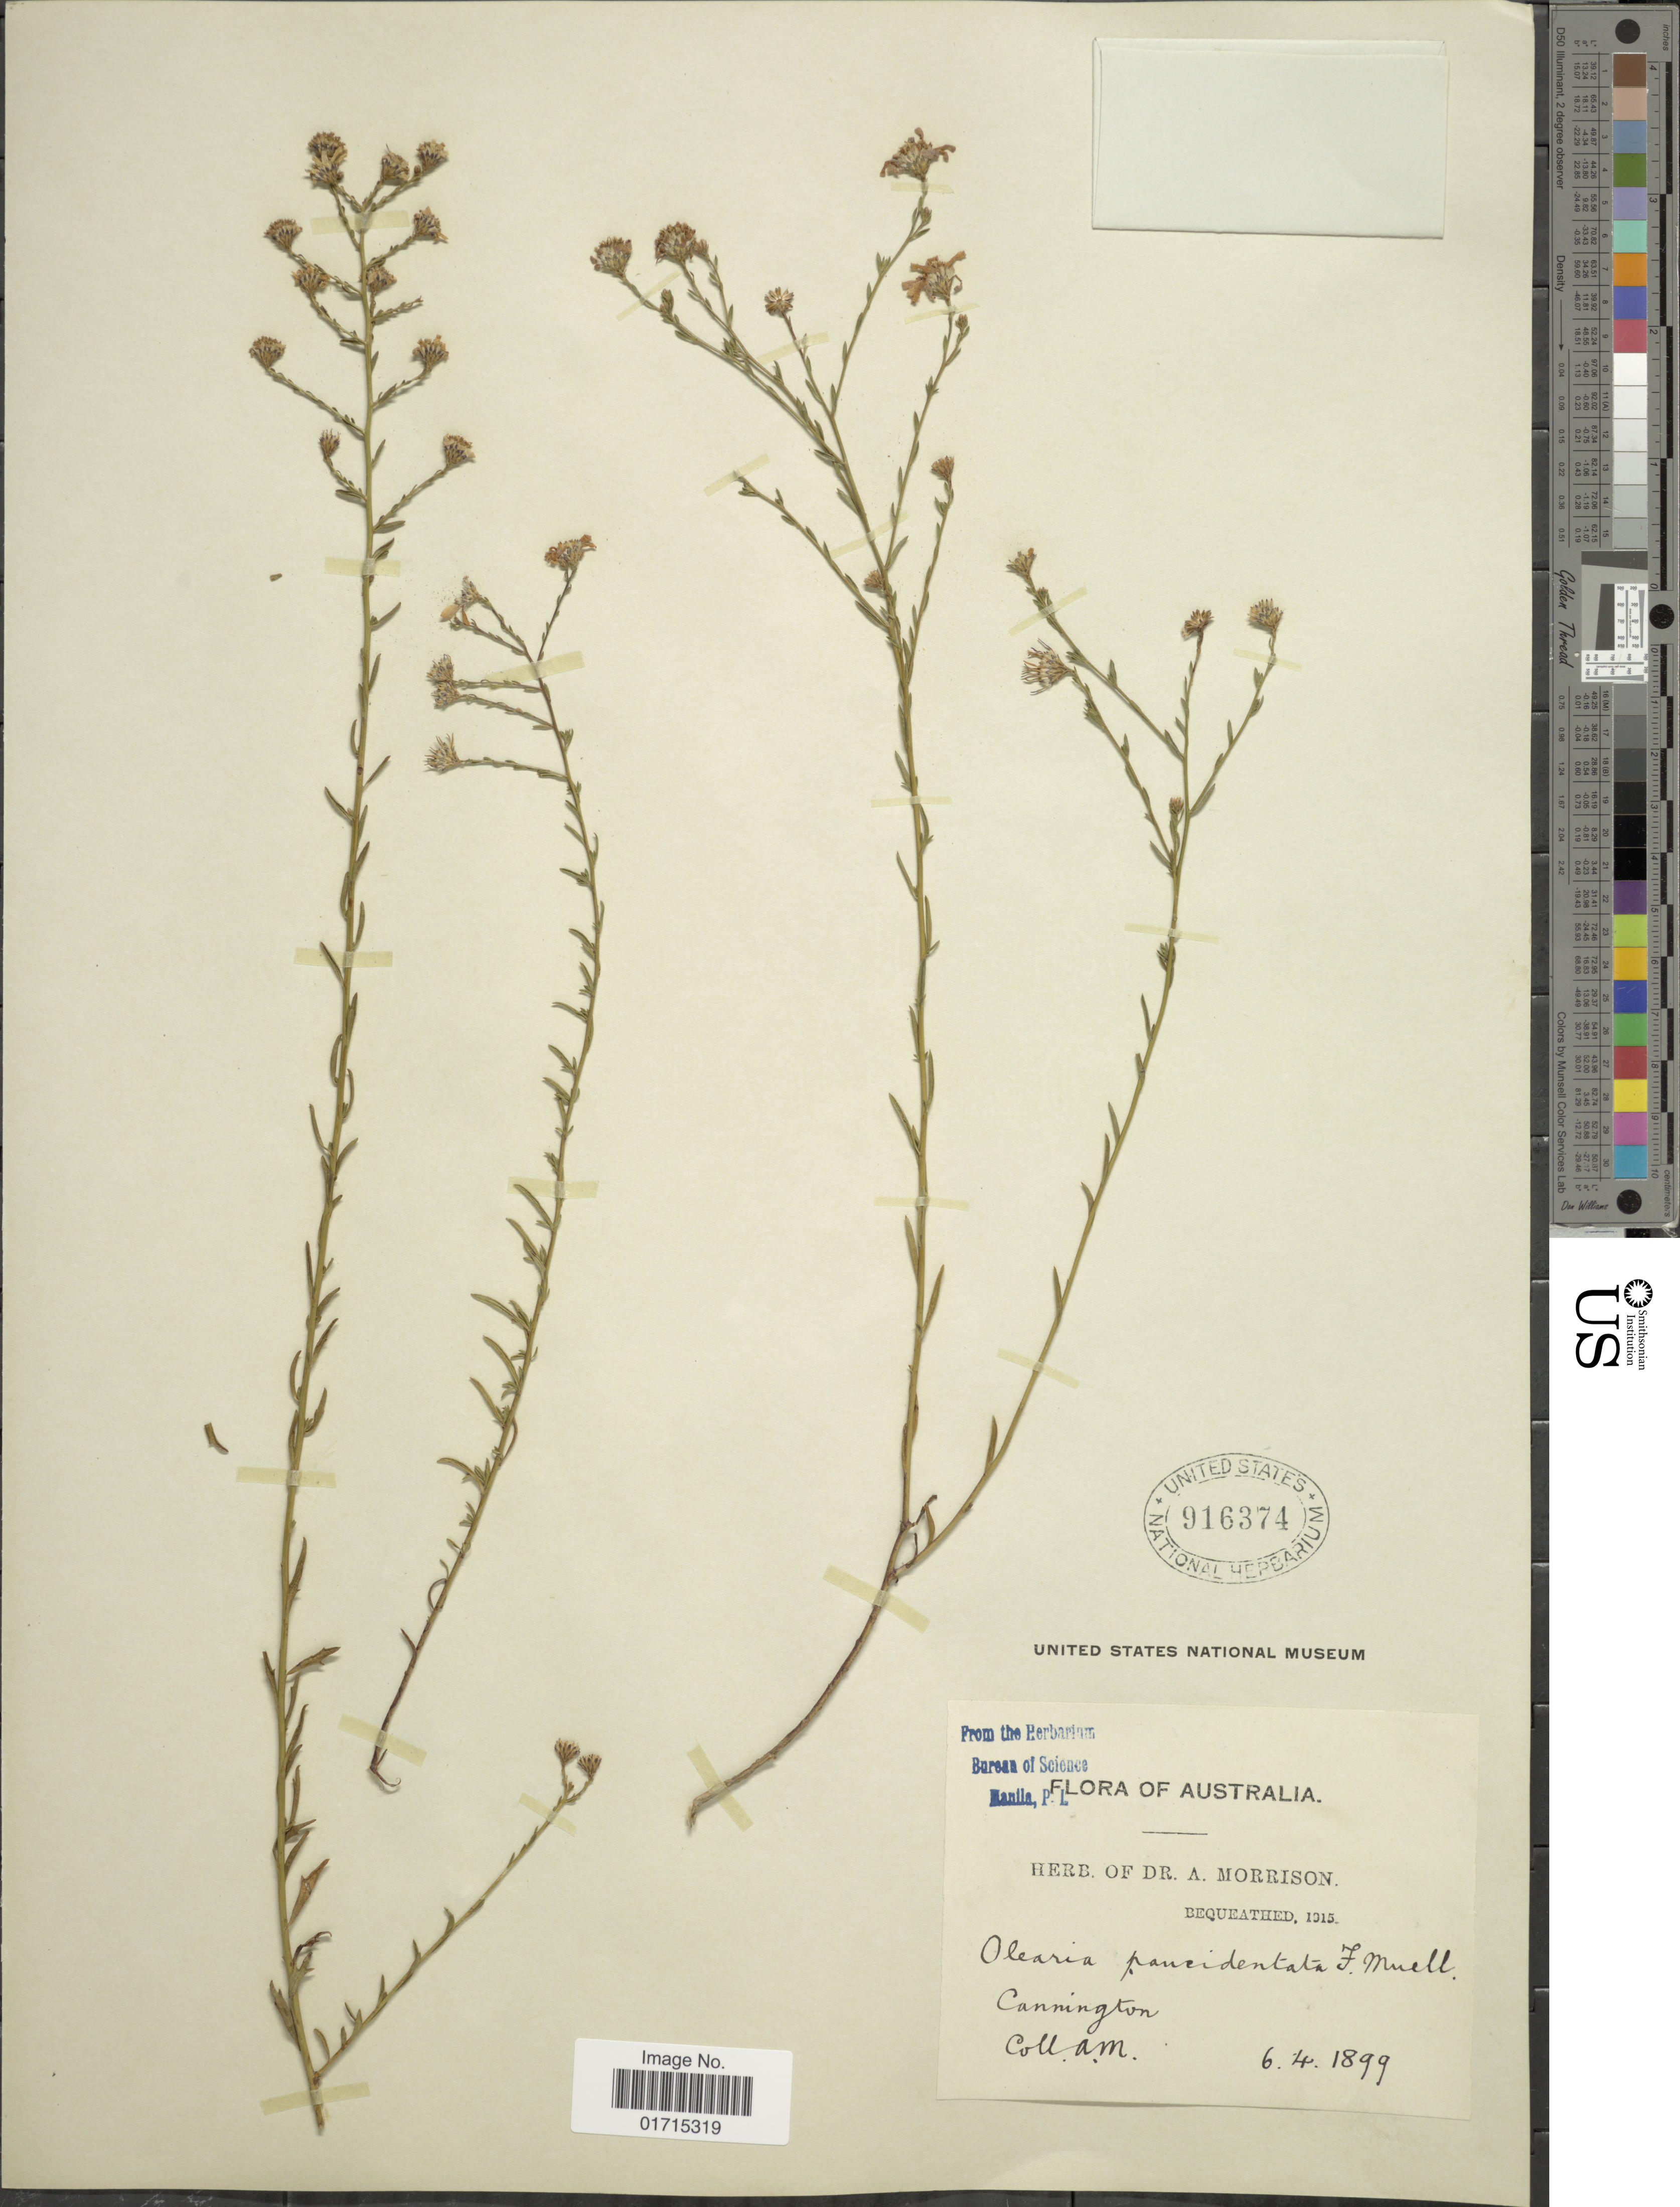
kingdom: Plantae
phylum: Tracheophyta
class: Magnoliopsida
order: Asterales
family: Asteraceae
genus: Olearia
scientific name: Olearia paucidentata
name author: (Steetz) Benth.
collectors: A. Morrison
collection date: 1899-04-06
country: Australia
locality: Cannington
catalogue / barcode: US 916374